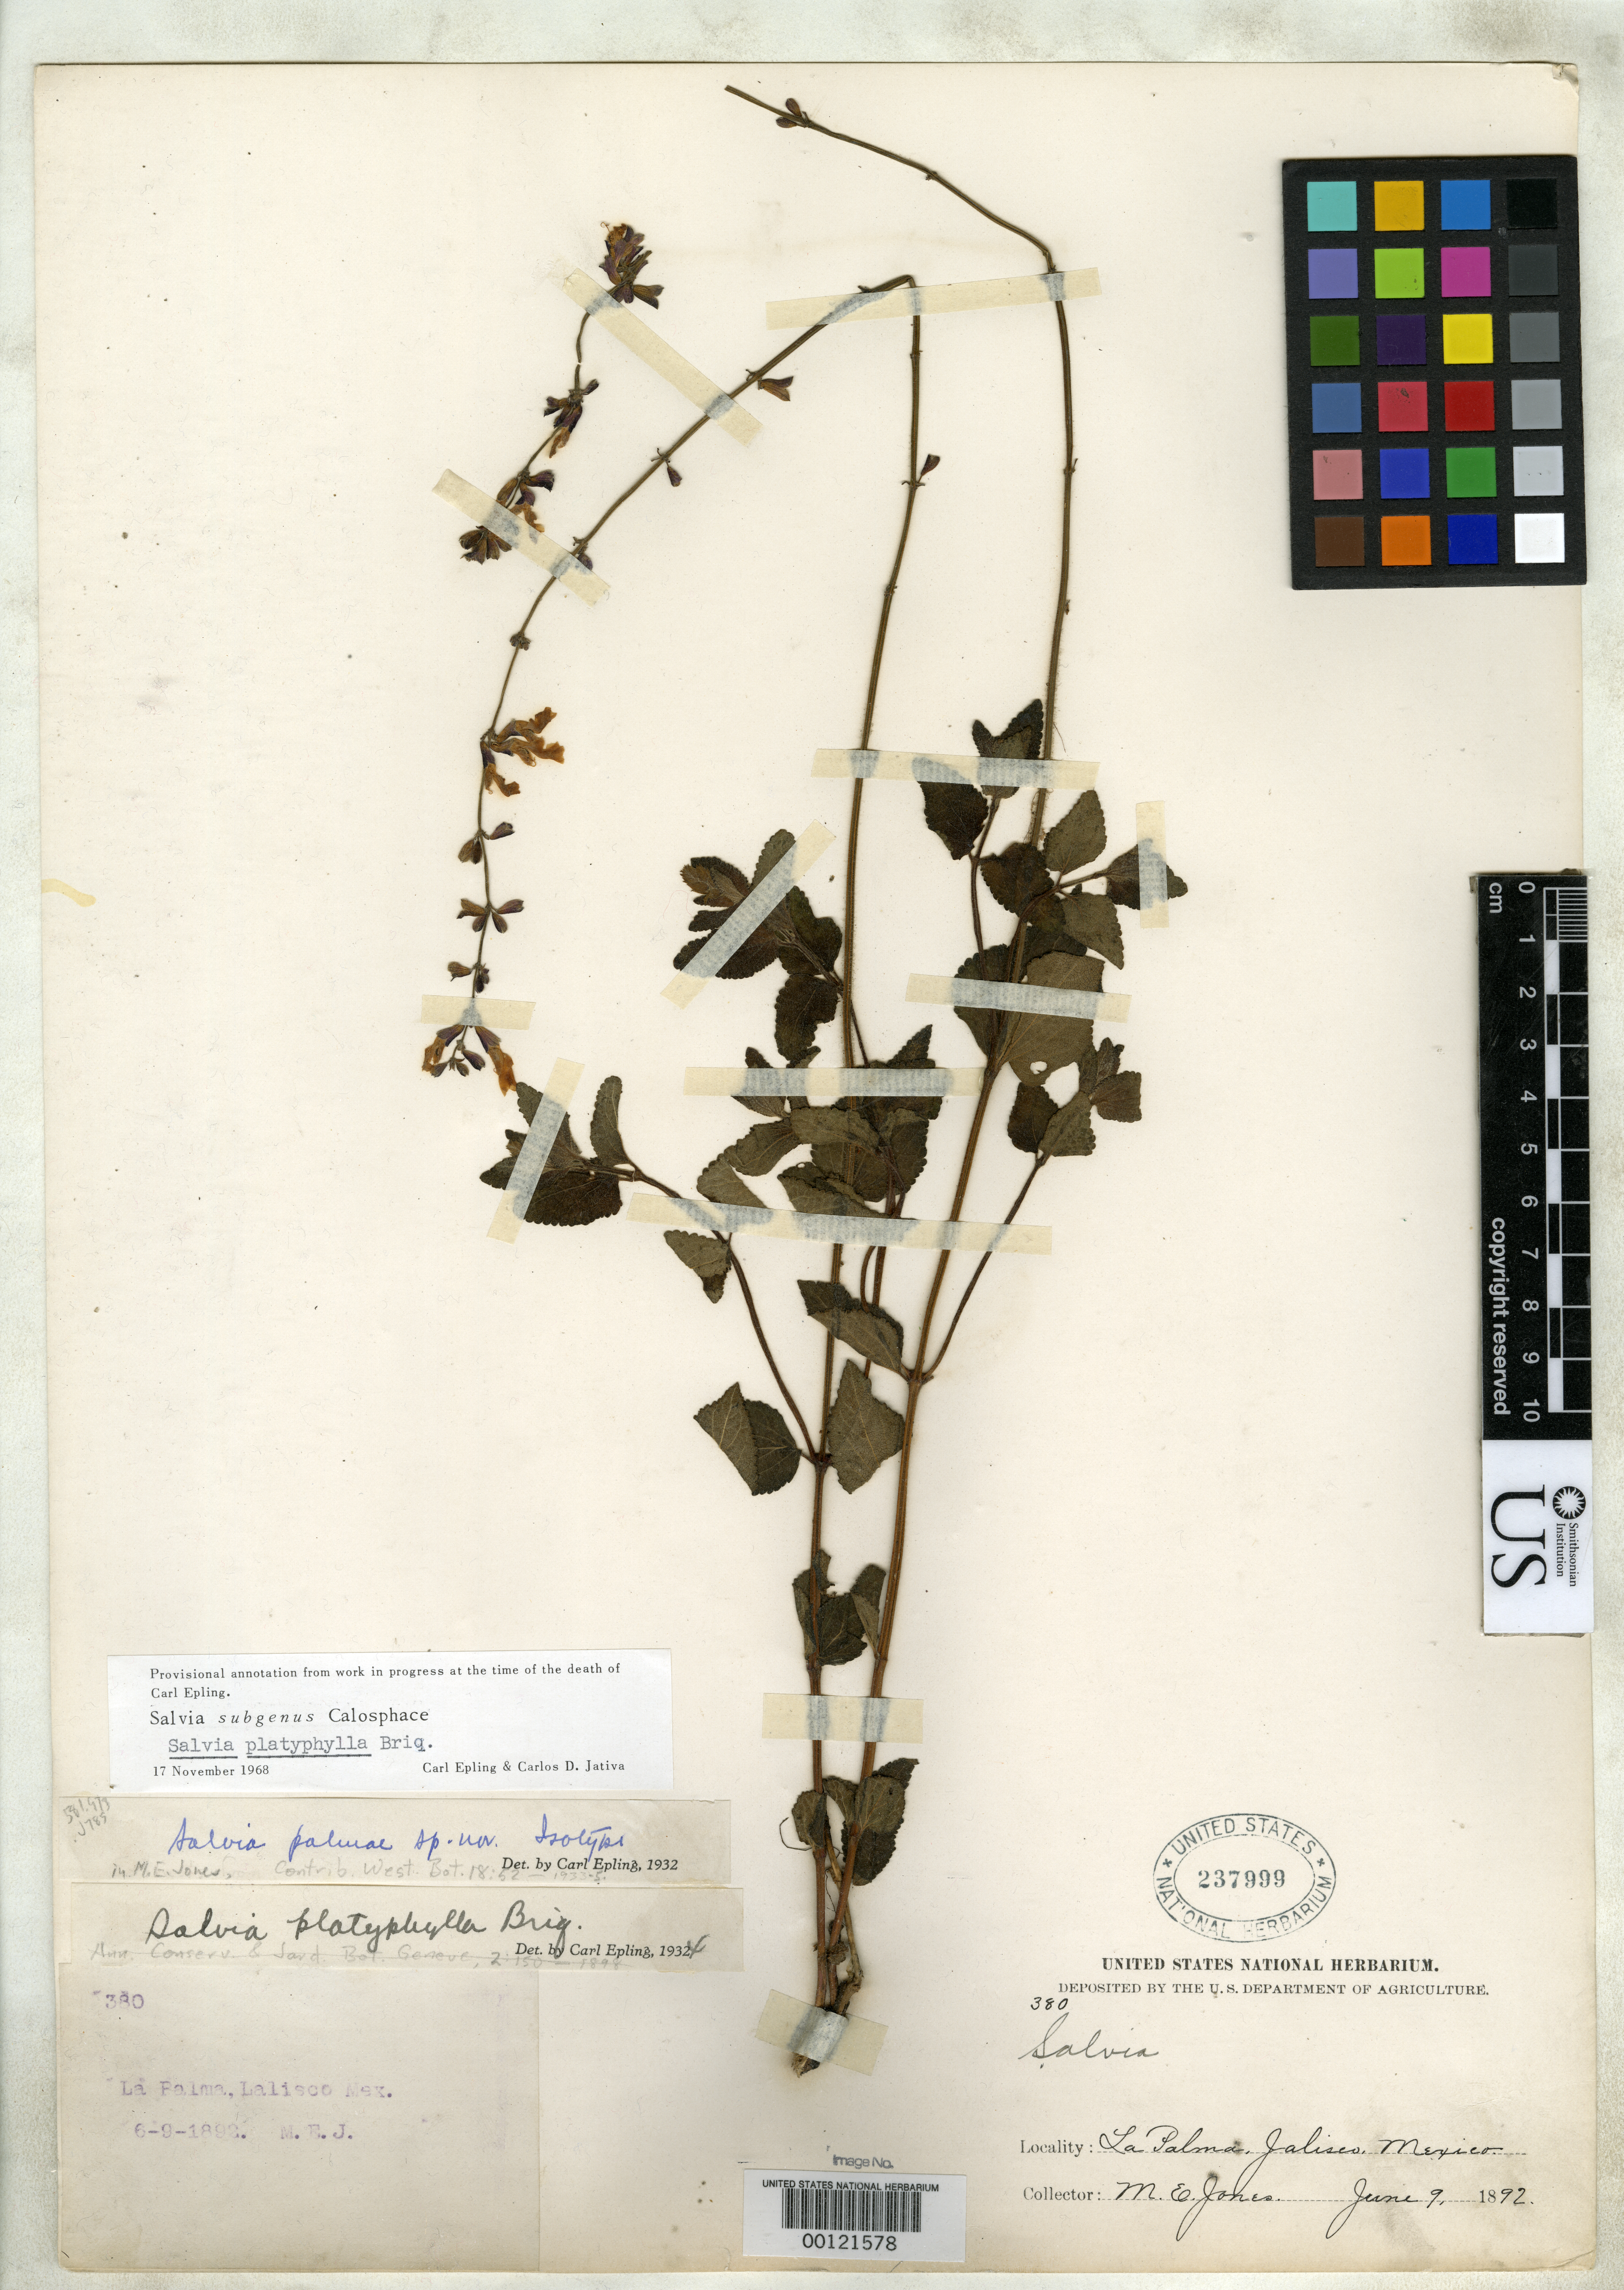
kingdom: Plantae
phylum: Tracheophyta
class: Magnoliopsida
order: Lamiales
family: Lamiaceae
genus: Salvia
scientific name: Salvia palmae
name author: Epling in M.E. Jones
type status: Isotype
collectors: M. E. Jones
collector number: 380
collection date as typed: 09 Jun 1892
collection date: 1892-06-09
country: Mexico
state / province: Jalisco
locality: La Palma.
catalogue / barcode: US 237999